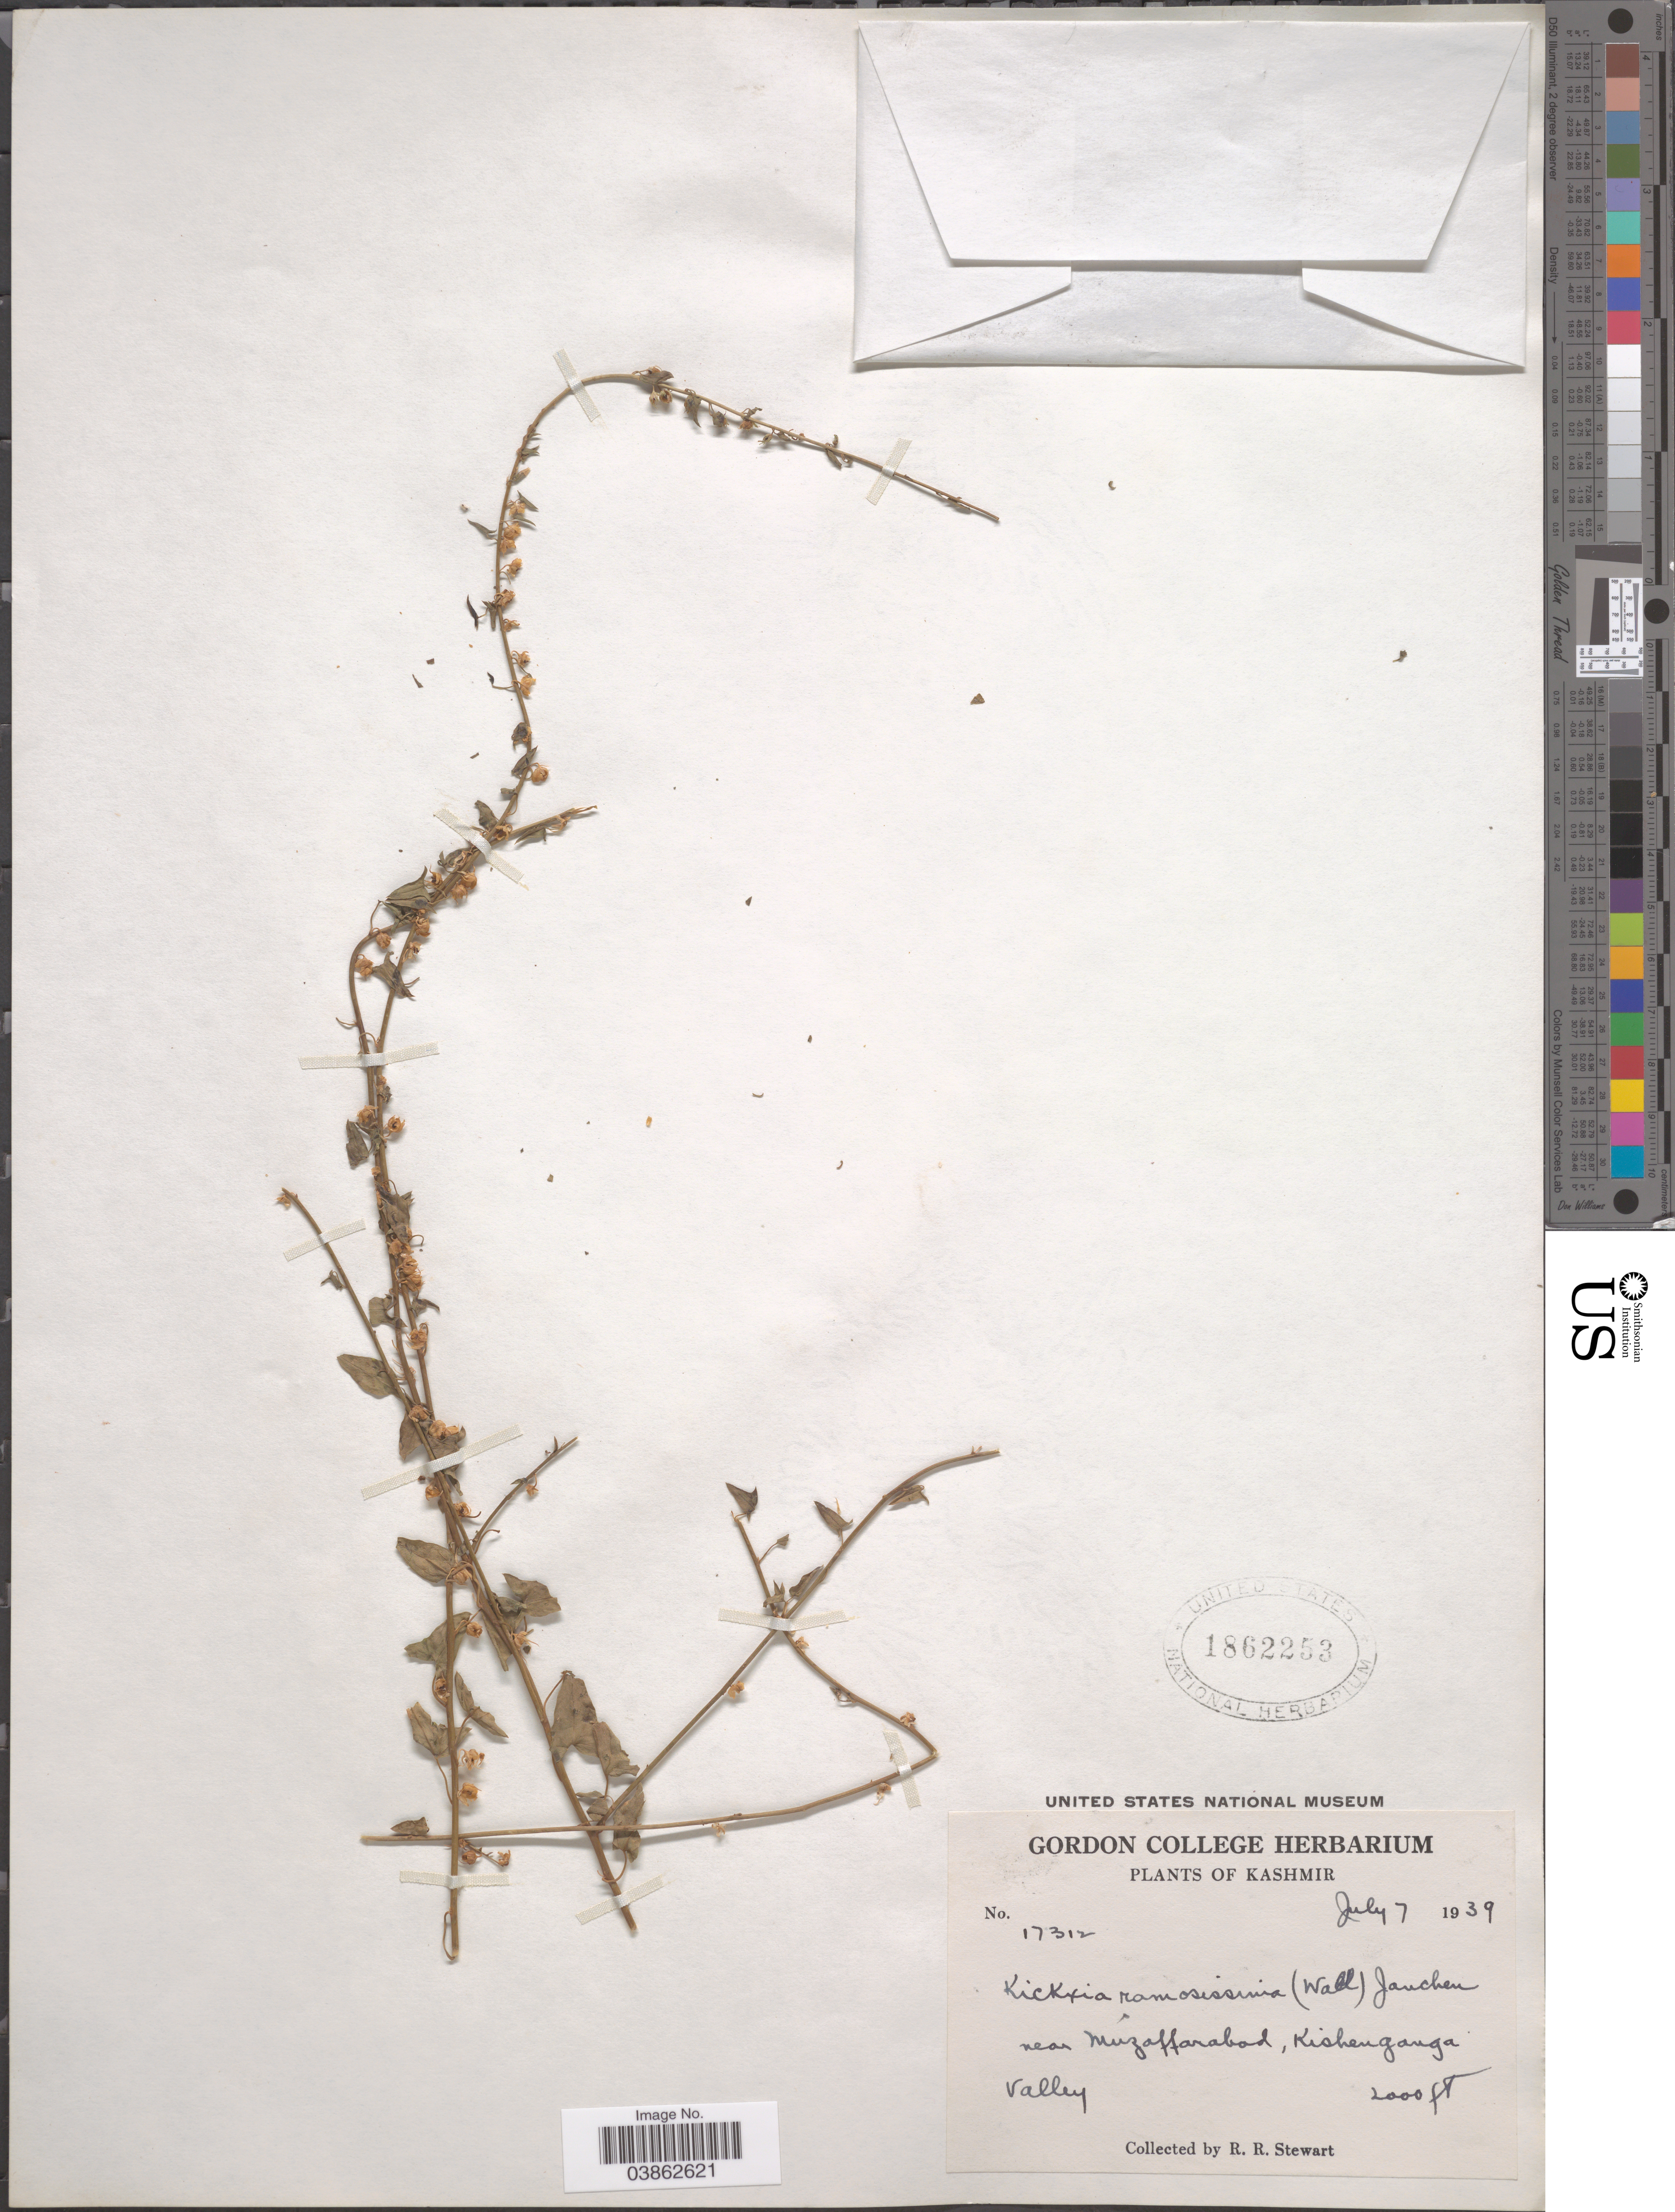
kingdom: Plantae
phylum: Tracheophyta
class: Magnoliopsida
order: Lamiales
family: Plantaginaceae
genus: Elatinoides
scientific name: Elatinoides ramosissima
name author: (Walter) Wettst.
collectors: R. Stewart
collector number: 17312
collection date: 1939-07-07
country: India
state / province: Jammu and Kashmir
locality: Kashmir. Near Muzaffarabad, Kishenganga Valley.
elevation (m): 610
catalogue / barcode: US 1862253